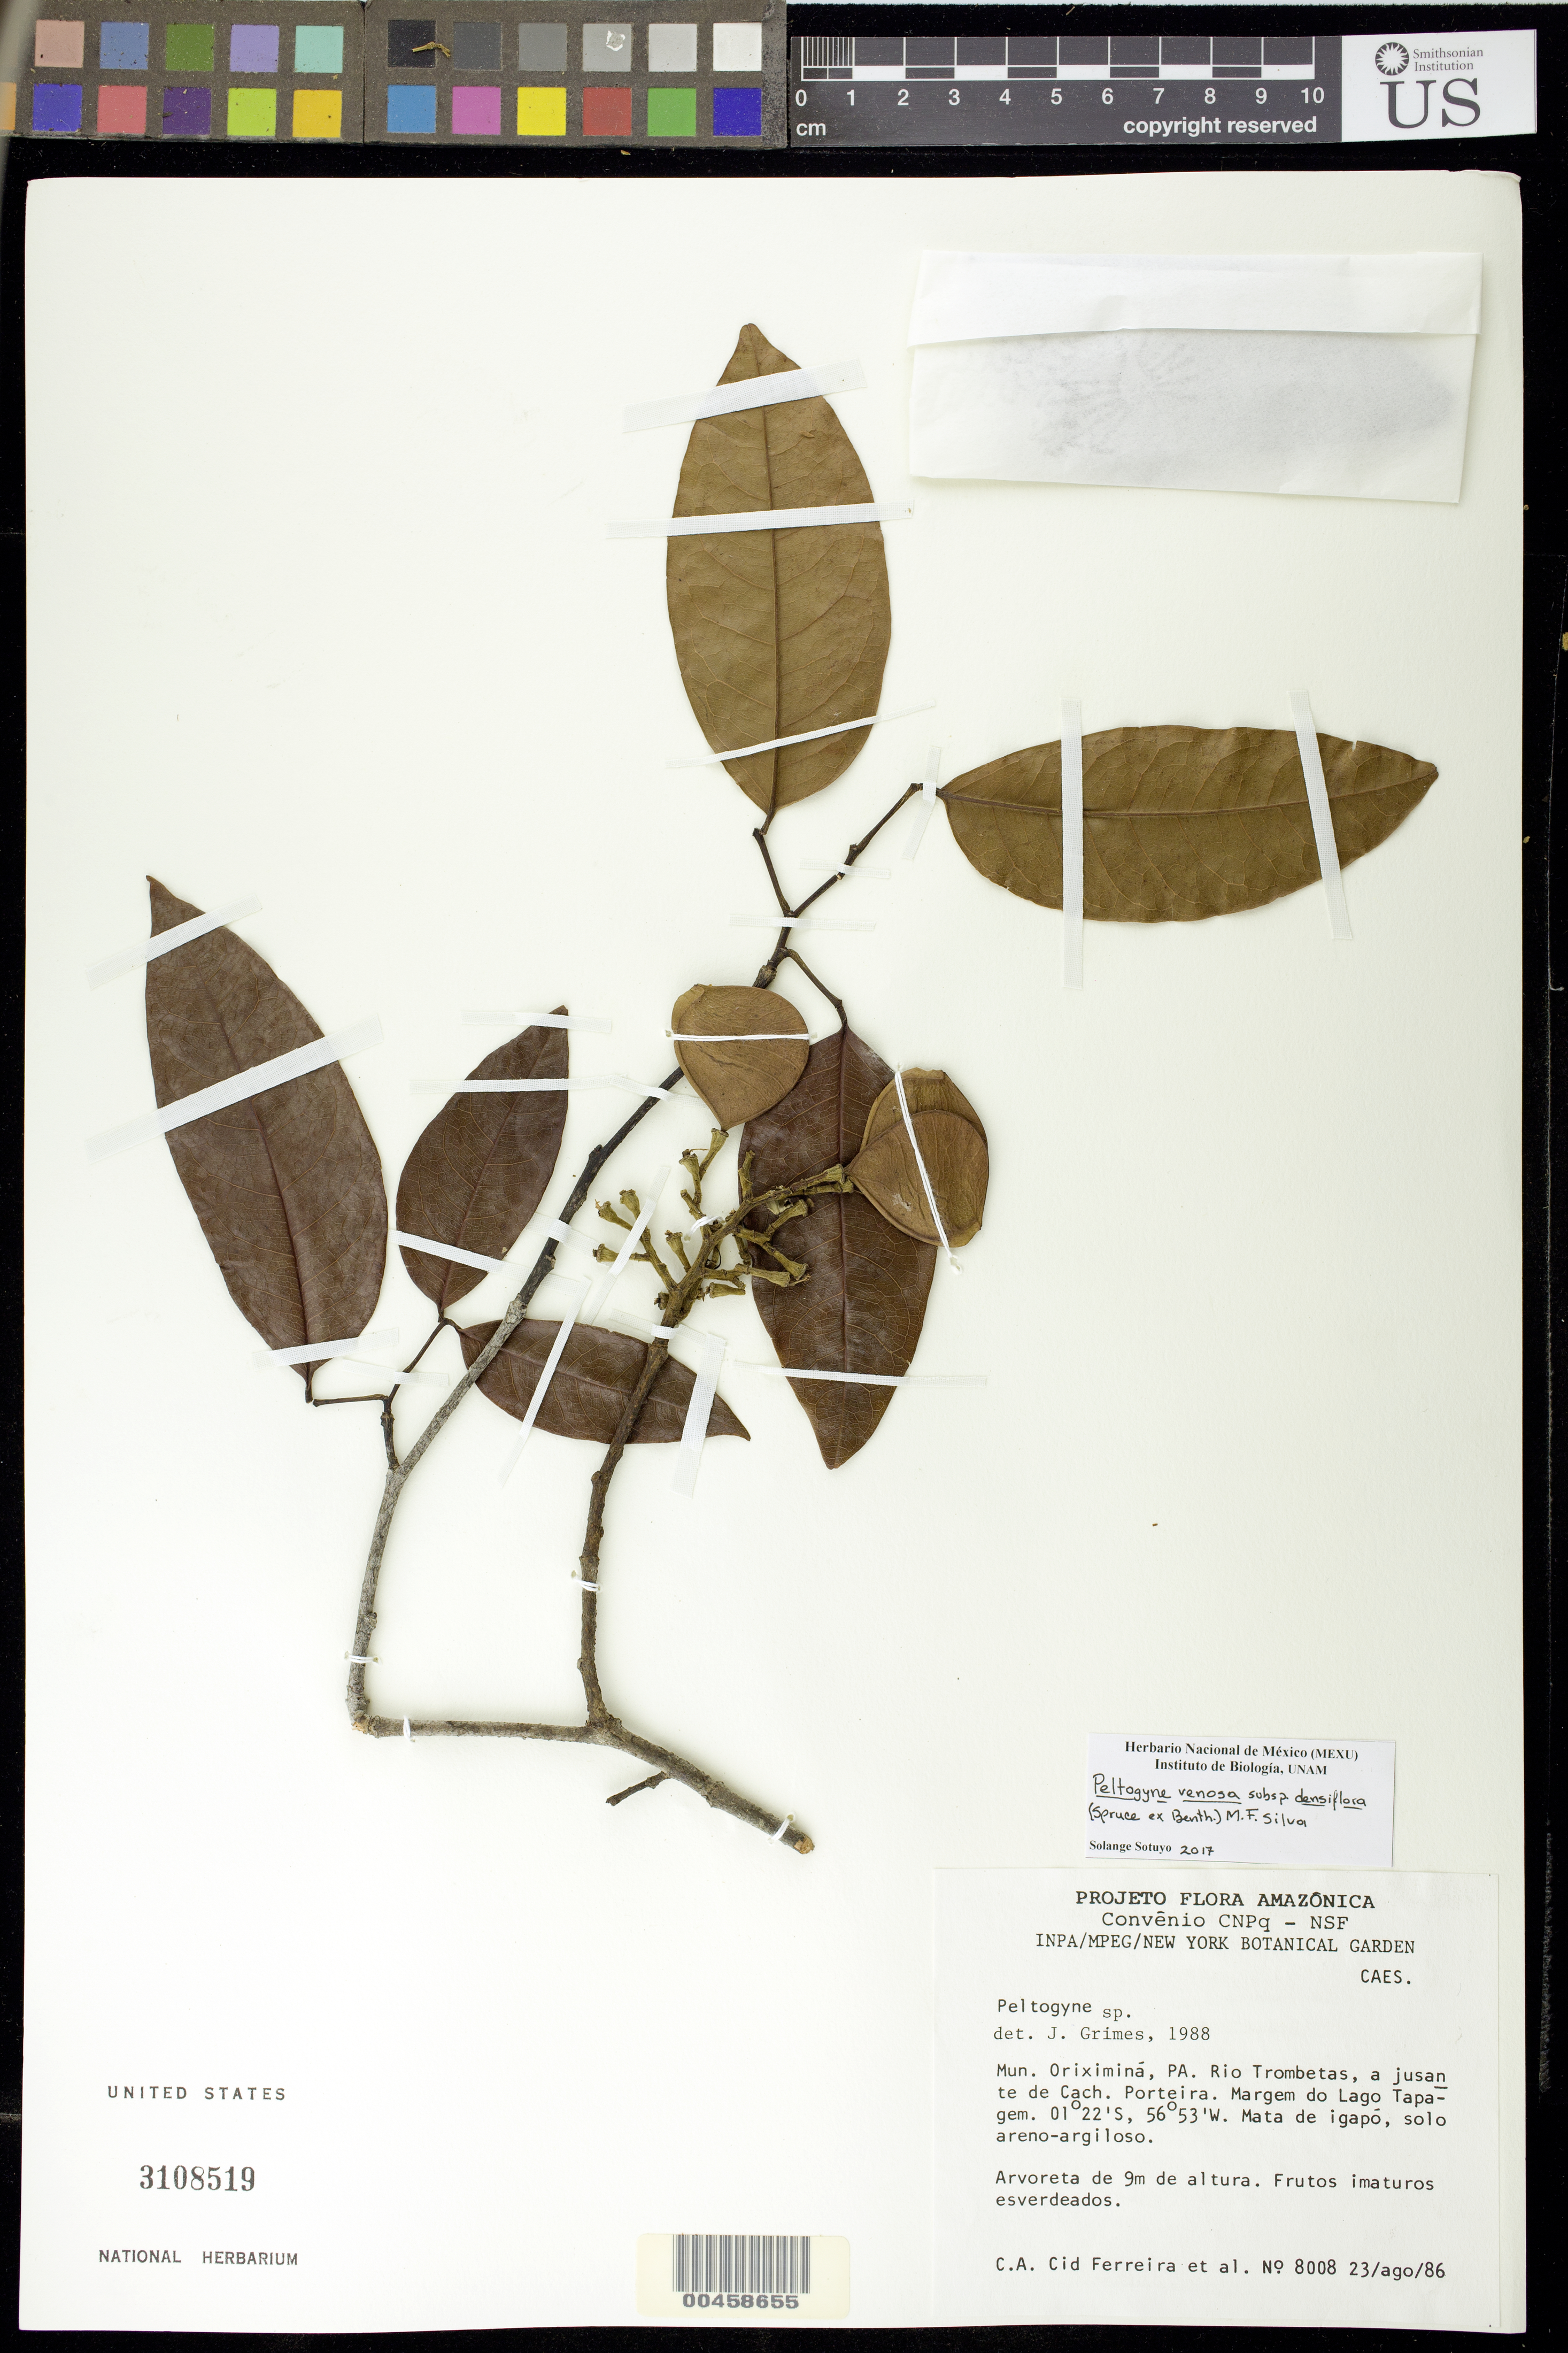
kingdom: Plantae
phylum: Tracheophyta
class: Magnoliopsida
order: Fabales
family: Fabaceae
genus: Peltogyne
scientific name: Peltogyne venosa subsp. densiflora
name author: (Spruce ex Benth.) M.F. Silva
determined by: Sotuyo, Solange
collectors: C. A. Cid Ferreira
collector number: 8008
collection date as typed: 23 Aug 1986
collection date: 1986-08-23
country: Brazil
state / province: Pará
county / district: Oriximiná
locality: Rio trombetas, a jusante de cach. porteira. margem do lago tapagem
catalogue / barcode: US 3108519